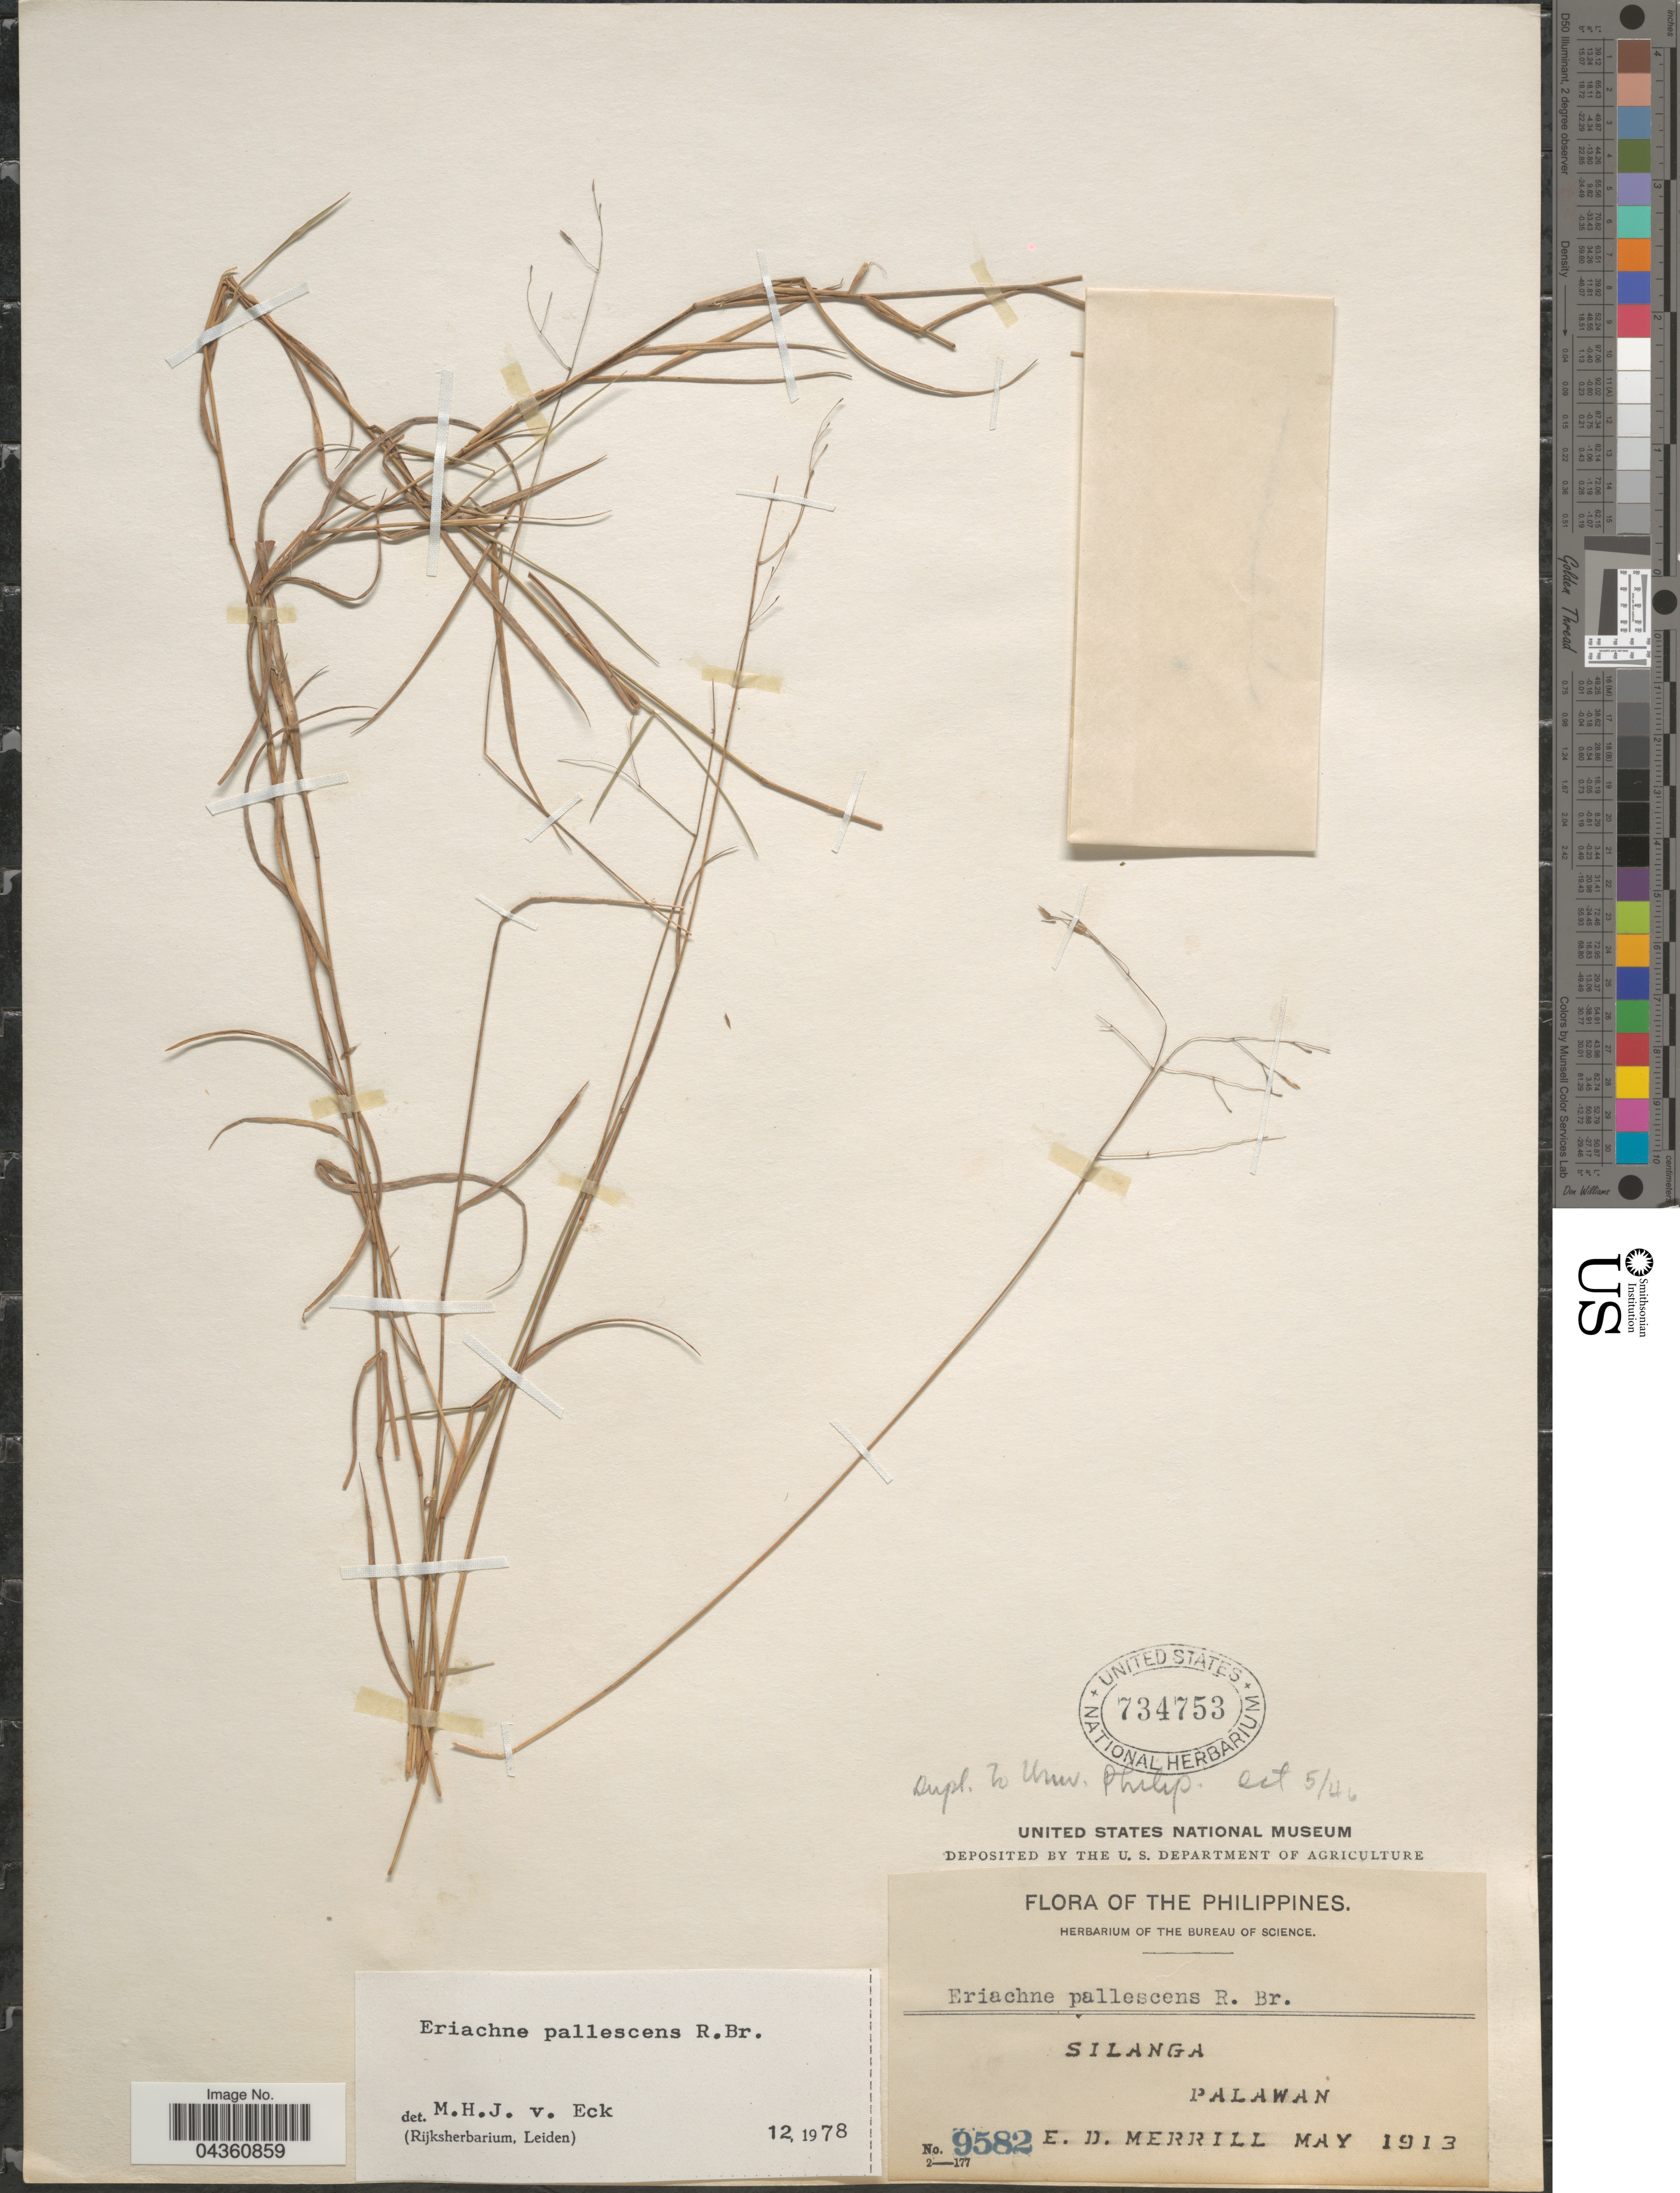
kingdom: Plantae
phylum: Tracheophyta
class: Liliopsida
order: Poales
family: Poaceae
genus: Eriachne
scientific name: Eriachne pallescens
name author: R. Br.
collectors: E. D. Merrill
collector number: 9582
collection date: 1913-05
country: Philippines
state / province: Mimaropa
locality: Silanga. Palawan.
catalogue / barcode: US 734753